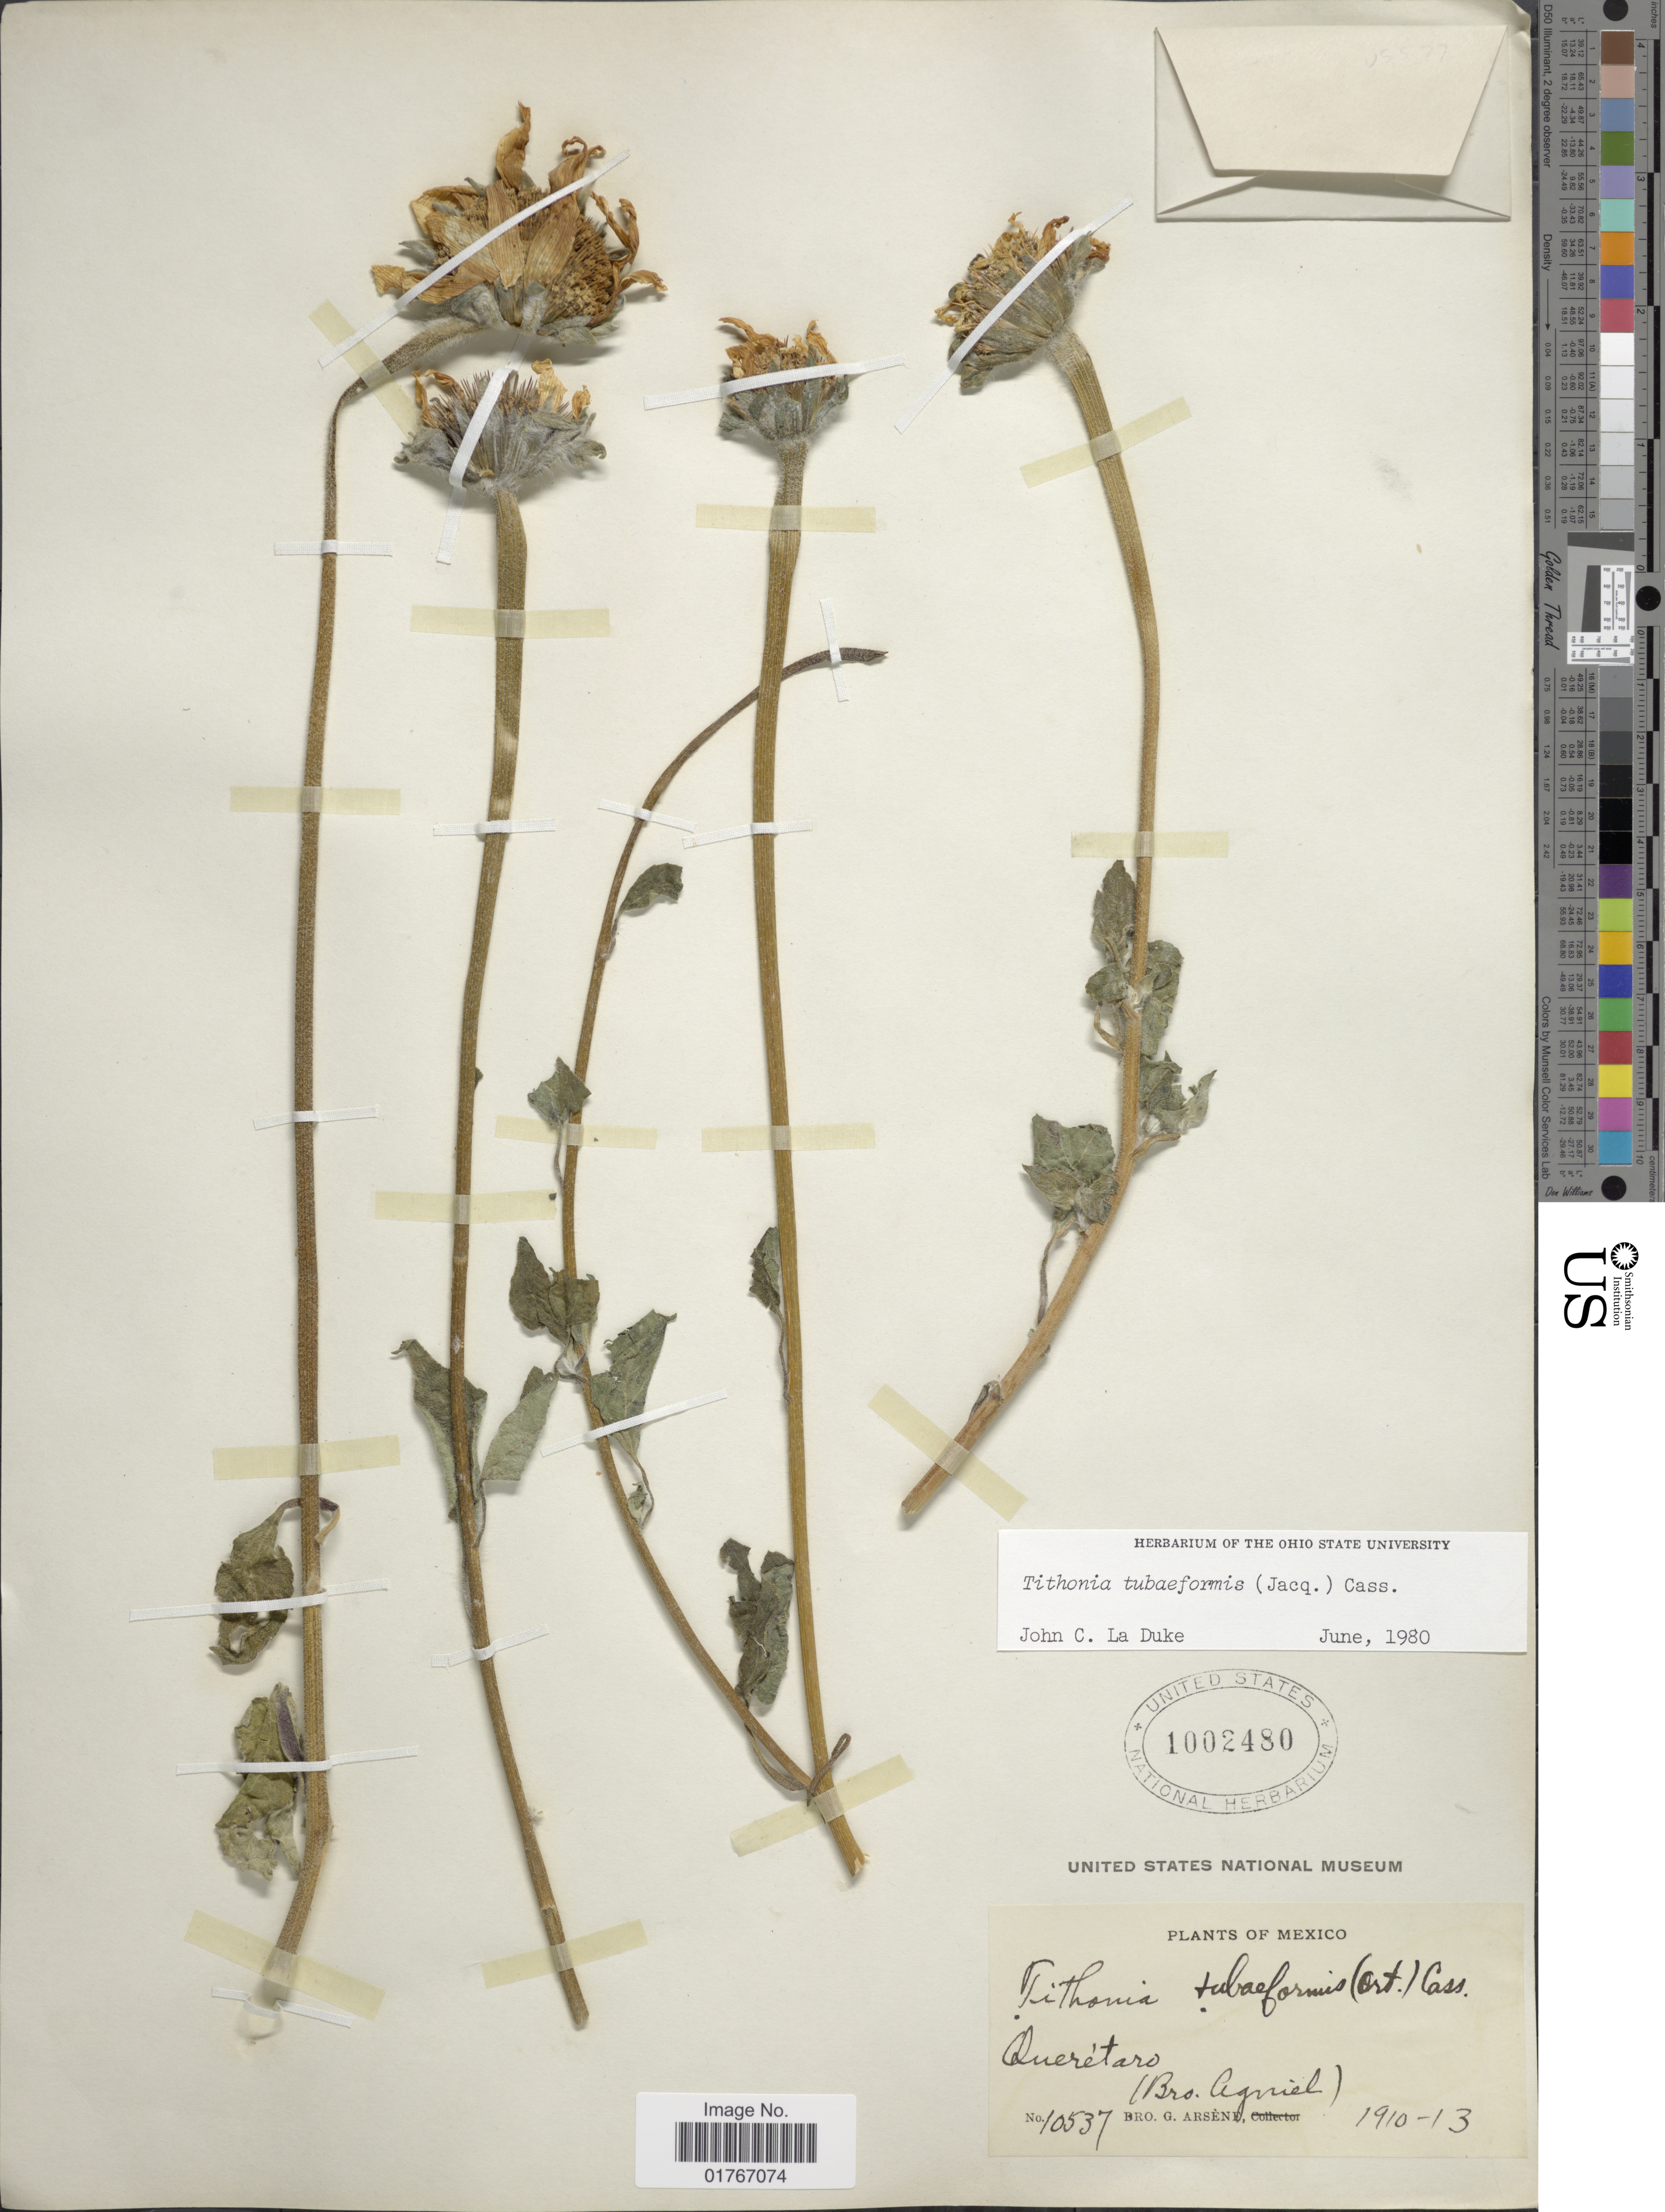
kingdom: Plantae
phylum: Tracheophyta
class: Magnoliopsida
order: Asterales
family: Asteraceae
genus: Tithonia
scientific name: Tithonia tubaeformis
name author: (Jacq.) Cass.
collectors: Bro. Agniel & Bro. G. Arsène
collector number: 10537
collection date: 1910/1913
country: Mexico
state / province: Querétaro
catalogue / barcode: US 1002480